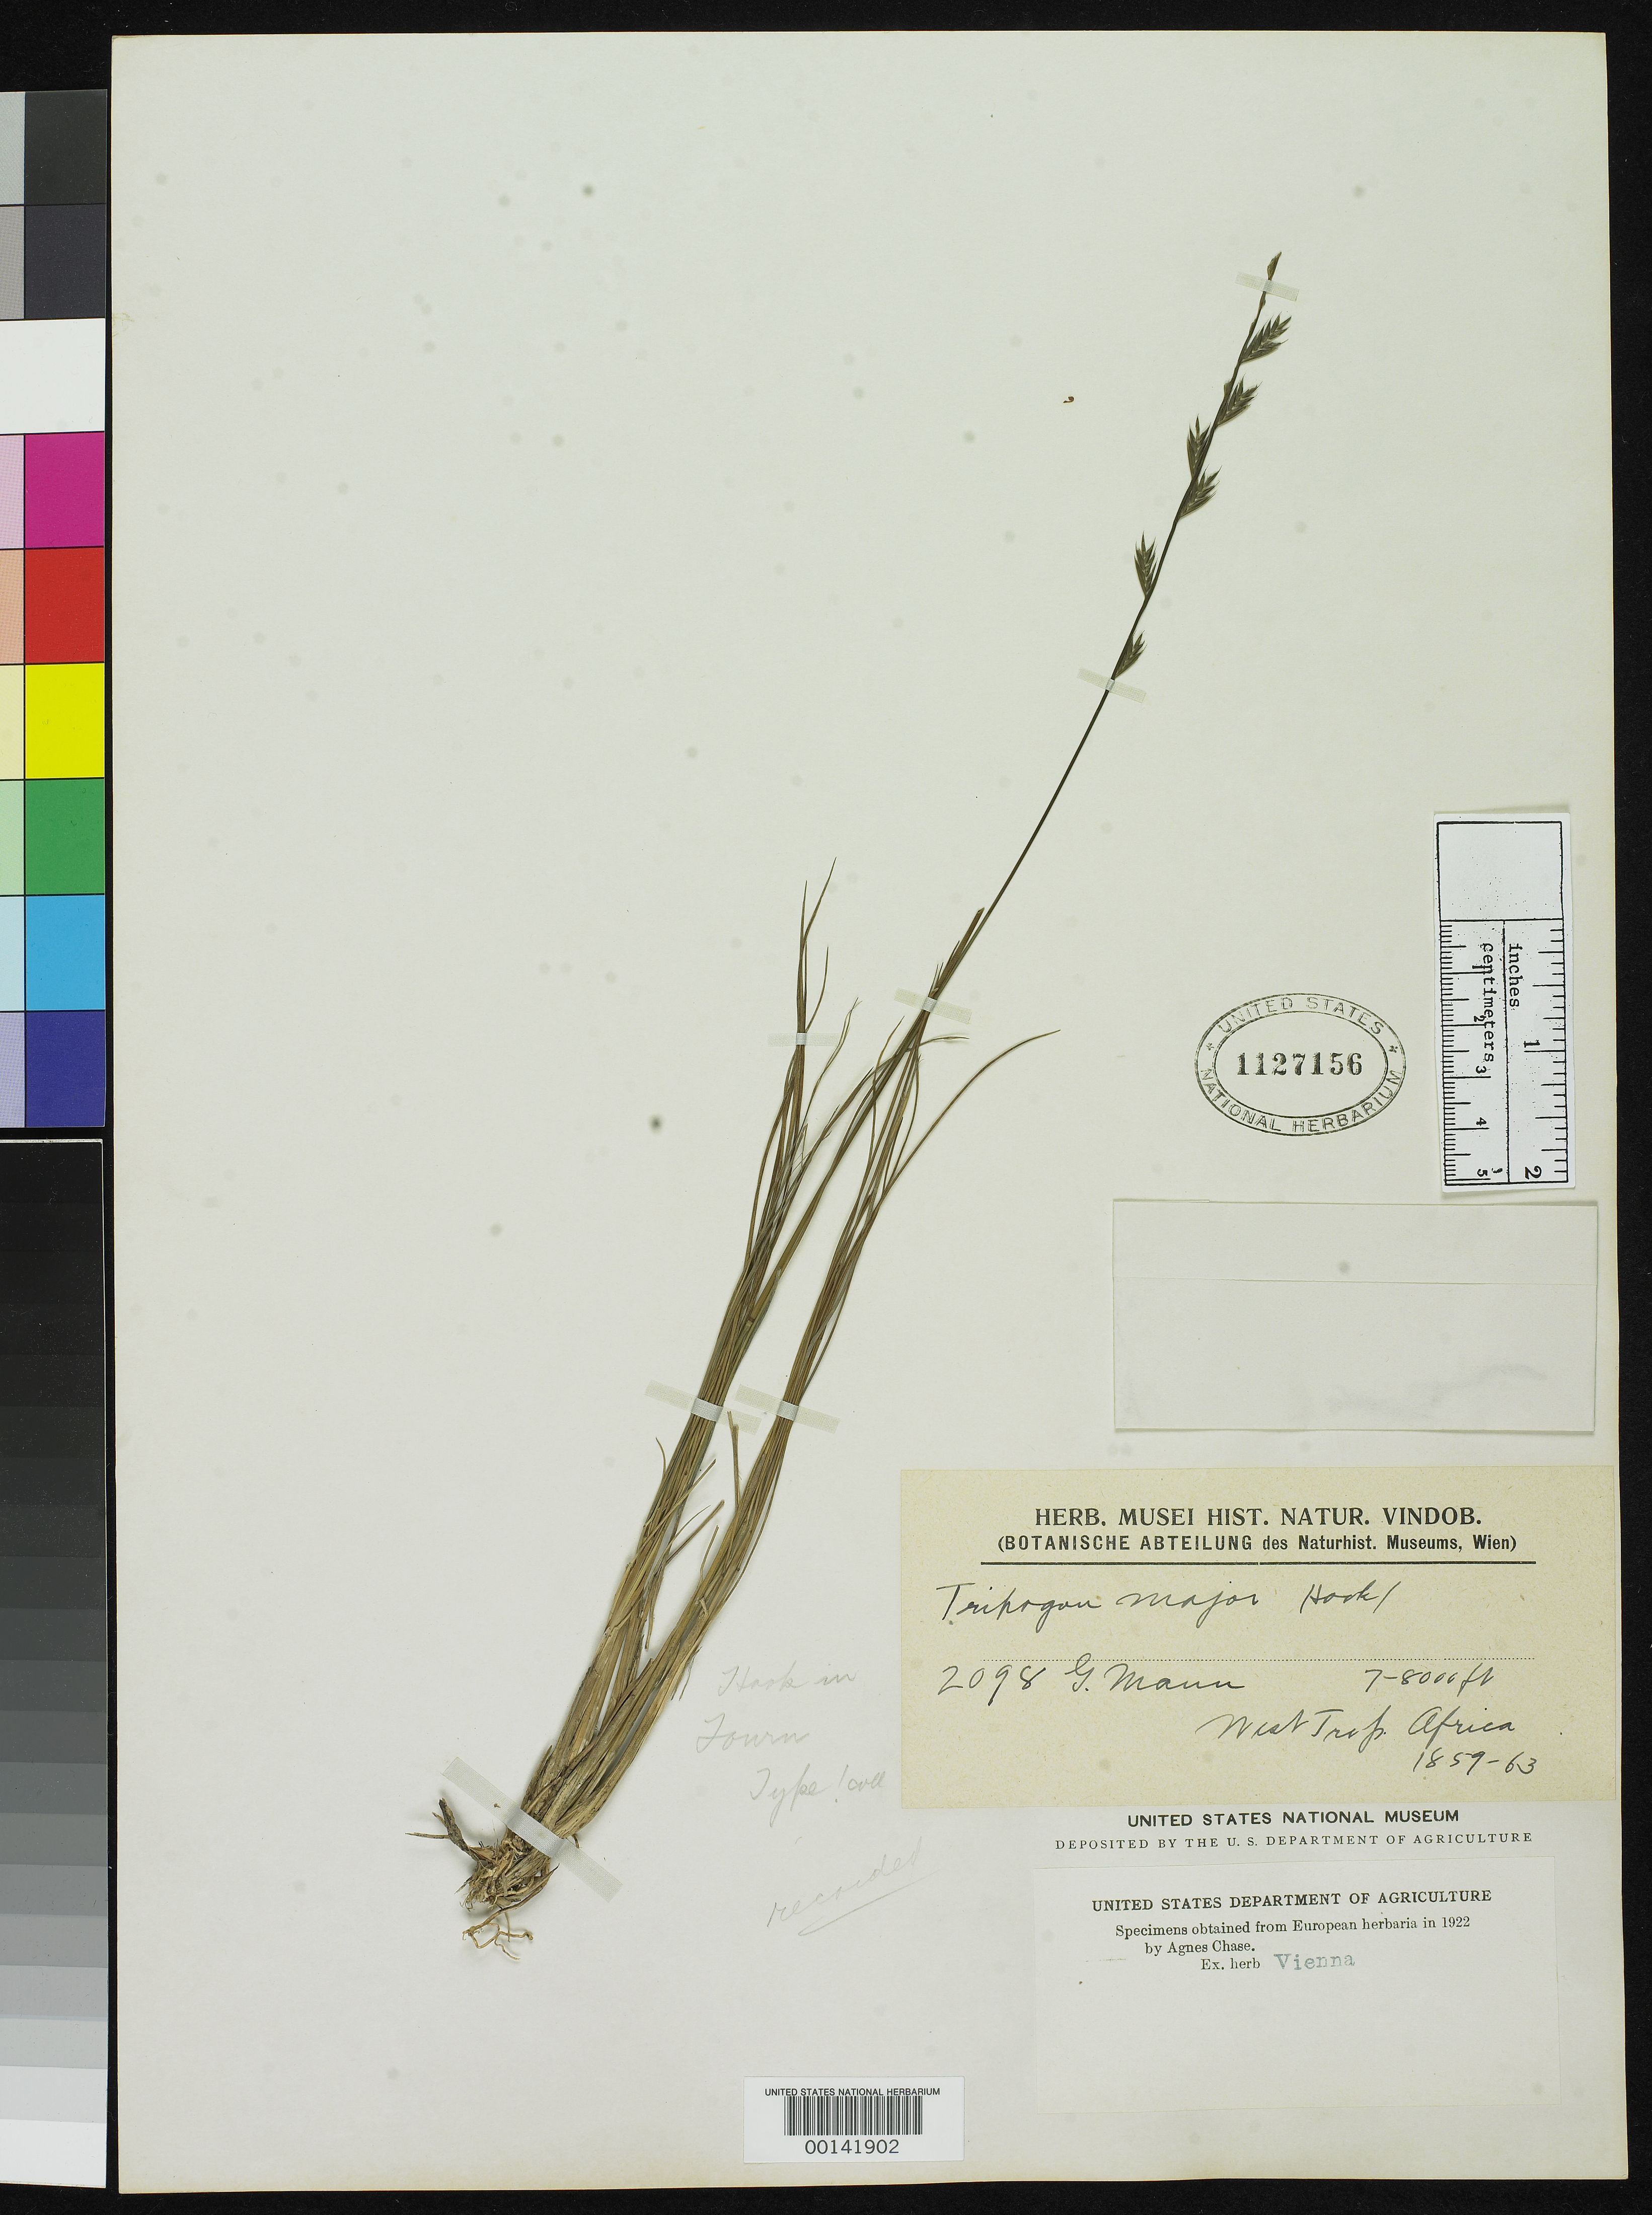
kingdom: Plantae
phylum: Tracheophyta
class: Liliopsida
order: Poales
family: Poaceae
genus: Tripogon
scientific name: Tripogon major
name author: Hook. f.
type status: Type Collection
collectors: G. Mann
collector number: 2098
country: Cameroon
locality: Cameroons Mts.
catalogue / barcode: US 1127156